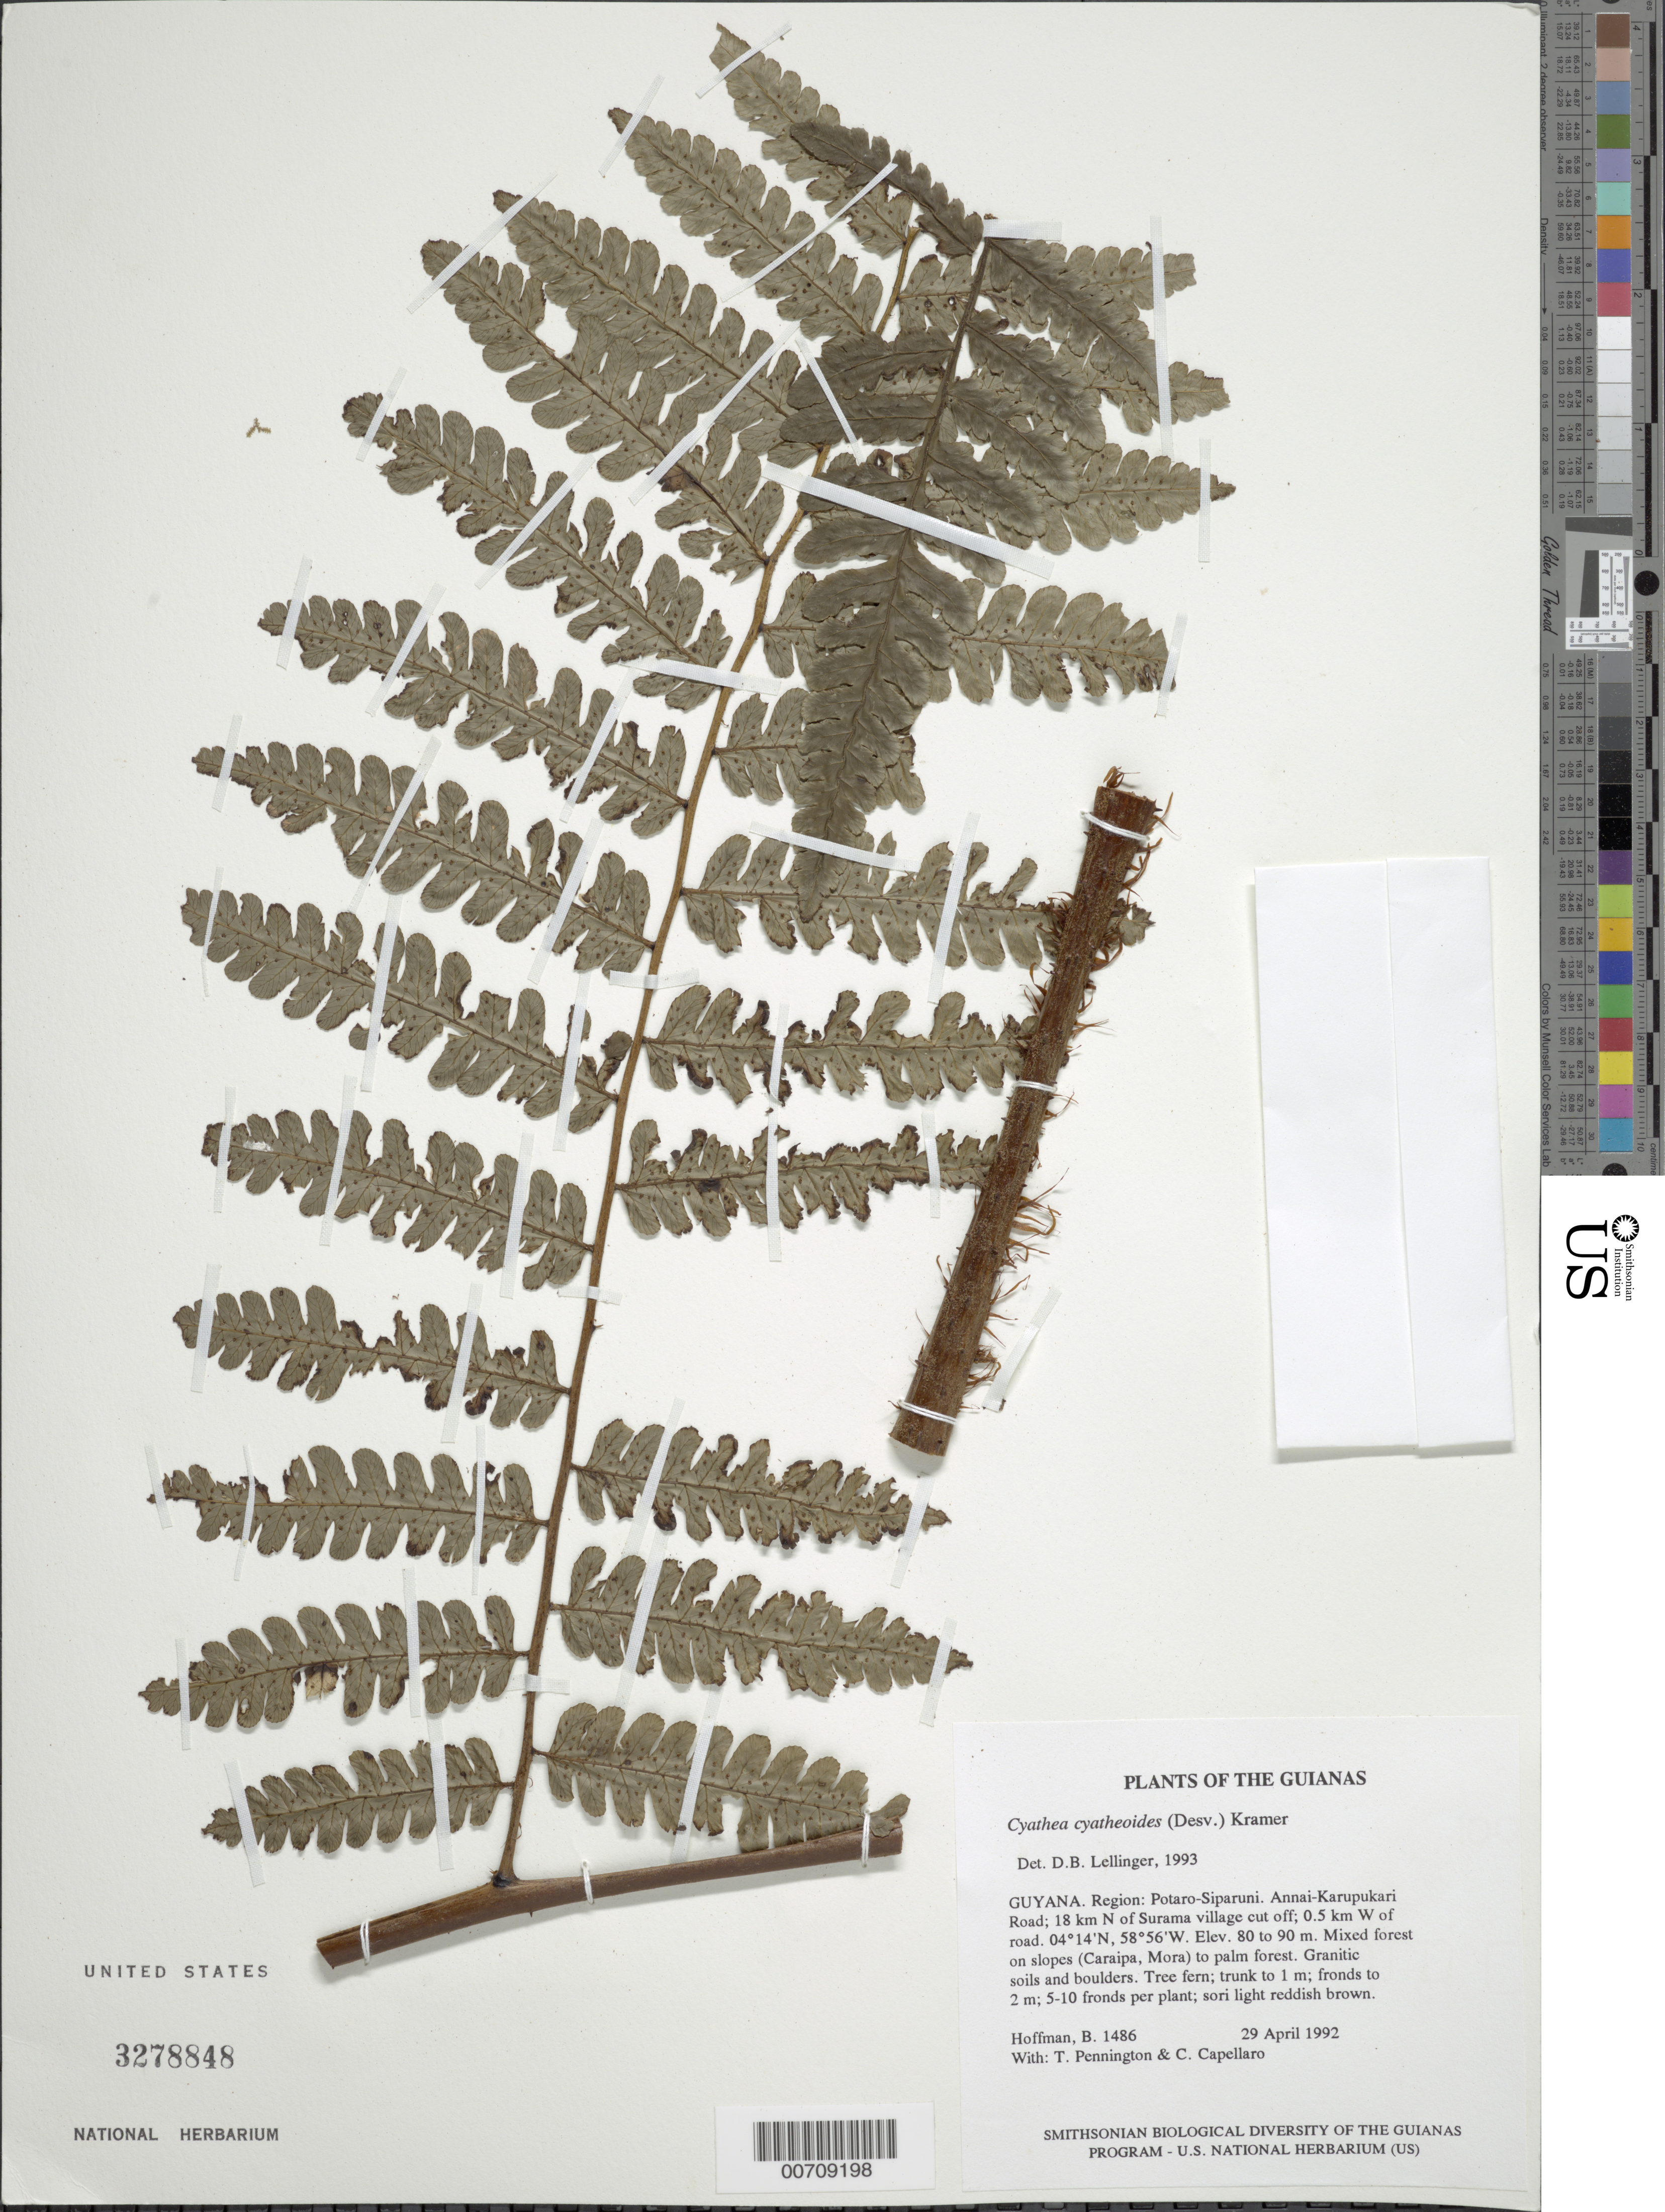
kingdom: Plantae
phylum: Tracheophyta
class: Polypodiopsida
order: Cyatheales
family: Cyatheaceae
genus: Cyathea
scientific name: Cyathea cyatheoides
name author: (Desv.) K.U. Kramer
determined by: Lellinger, David B., (BOT), Smithsonian Institution - National Museum of Natural History (UNITED STATES)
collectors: B. Hoffman, R. T. Pennington & C. Capellaro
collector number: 1486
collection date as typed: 29 April 1992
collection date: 1992-04-29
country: Guyana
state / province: Potaro-Siparuni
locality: Annai-Karupukari Road; 18 km N of Surama village cut off; 0.5 km W of road. Iwokrama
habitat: Mixed forest on slopes (Caraipa, Mora) to palm forest. Granitic soils and boulders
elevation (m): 80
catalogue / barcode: US 3278848